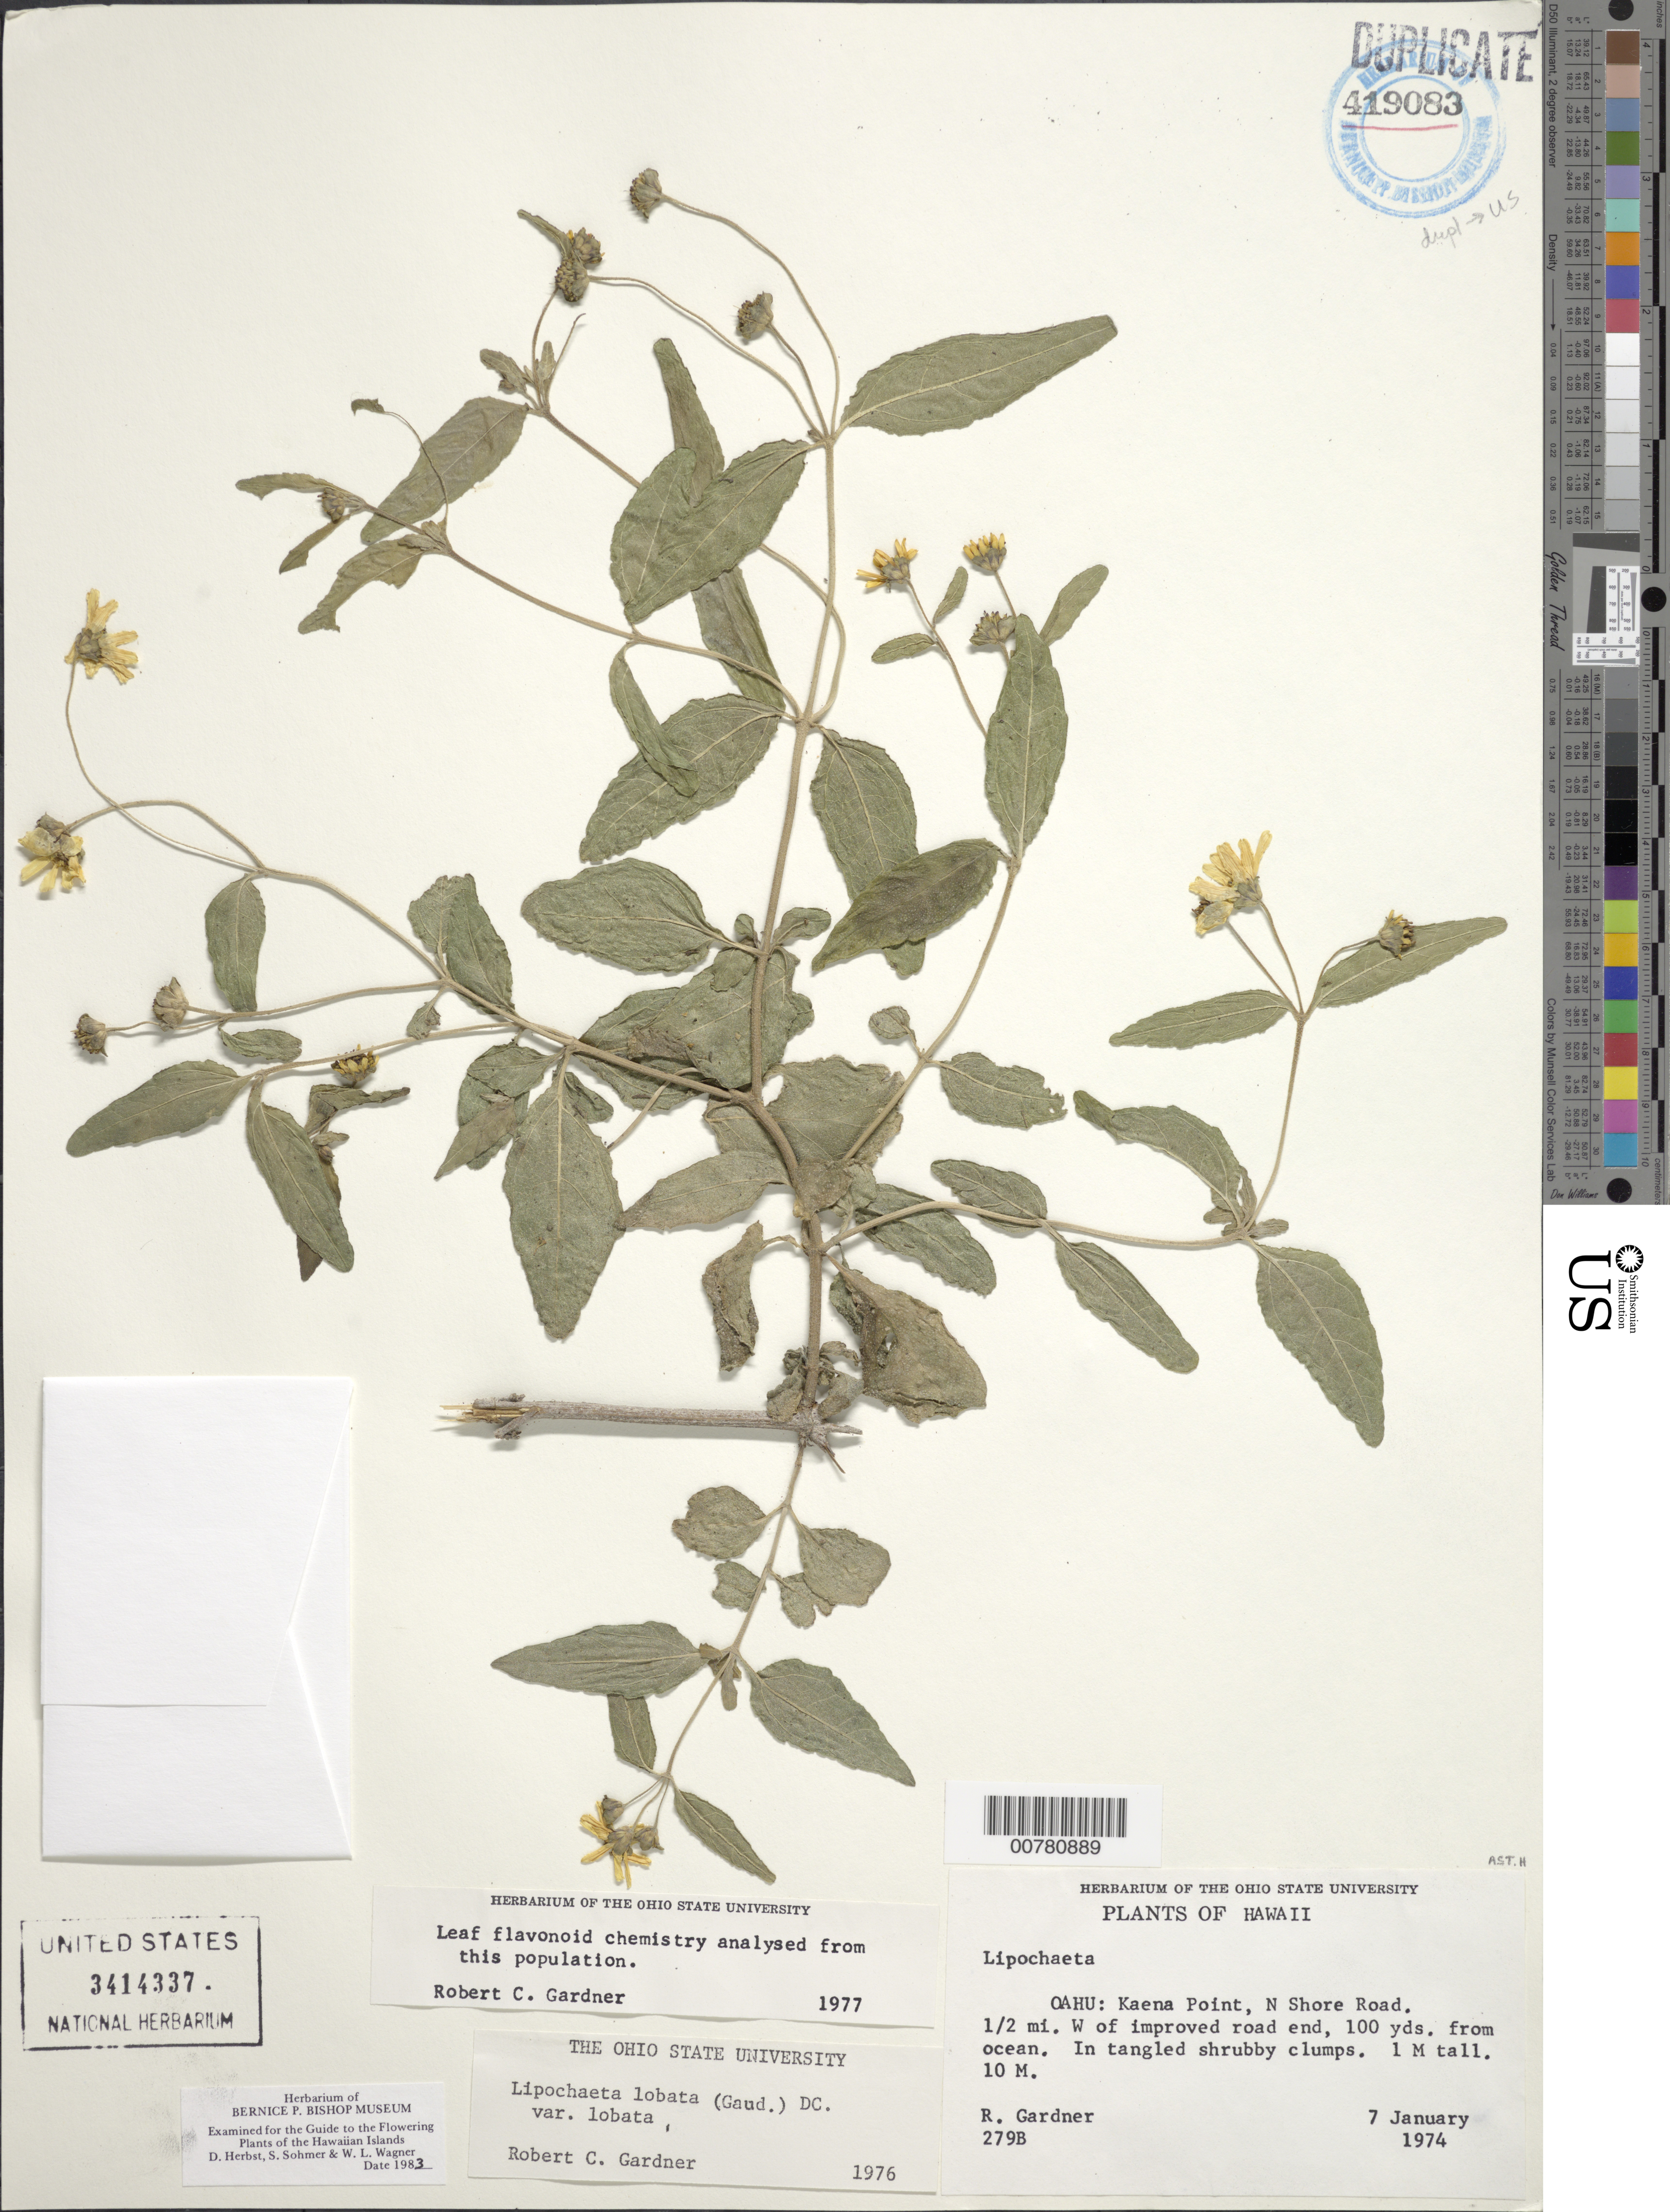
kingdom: Plantae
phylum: Tracheophyta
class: Magnoliopsida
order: Asterales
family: Asteraceae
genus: Lipochaeta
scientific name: Lipochaeta lobata var. lobata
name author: (Gaudich.) DC.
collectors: R. C. Gardner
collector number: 279B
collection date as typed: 7 Jan 1974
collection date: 1974-01-07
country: United States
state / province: Hawaii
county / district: Honolulu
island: Oahu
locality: Kaena Point. N Shore Road, 1/2 mi. W of improved road end, 100 yds. from ocean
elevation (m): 10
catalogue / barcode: US 3414337